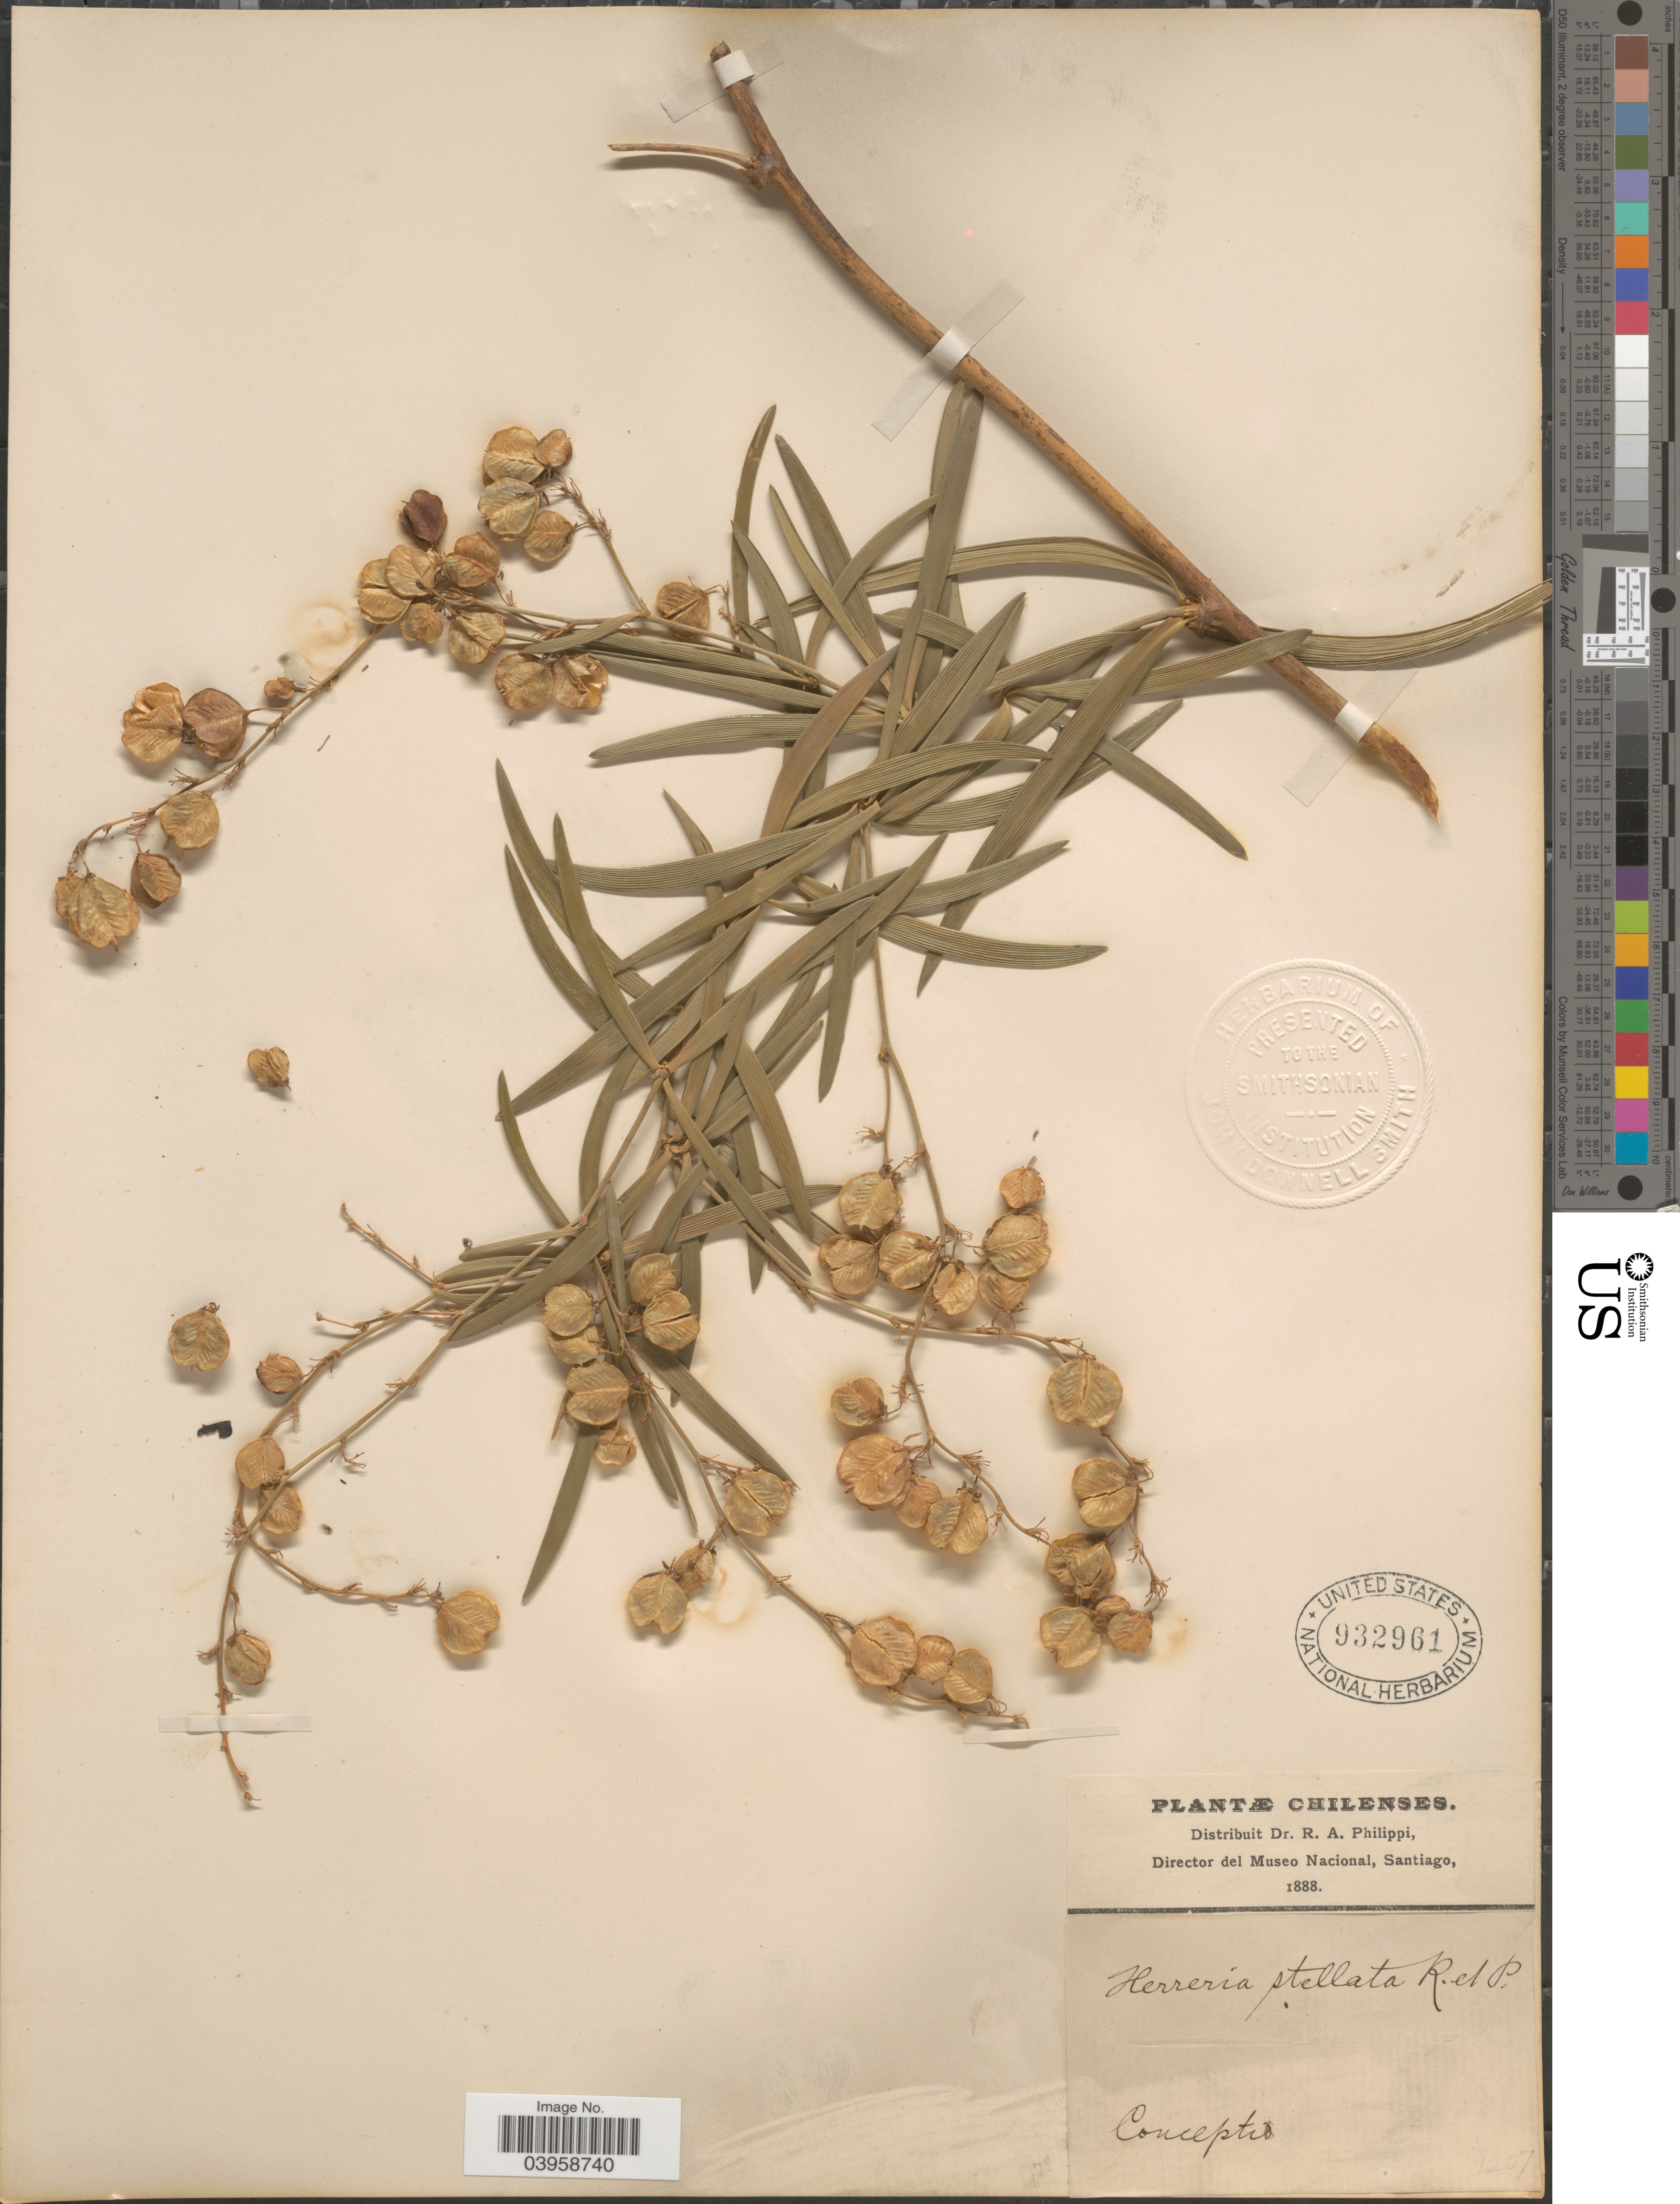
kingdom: Plantae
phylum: Tracheophyta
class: Liliopsida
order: Asparagales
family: Asparagaceae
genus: Herreria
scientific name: Herreria stellata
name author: Ruiz & Pav.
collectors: ex. herb. R.A. Philippi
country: Chile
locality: Concepto.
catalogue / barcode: US 932961